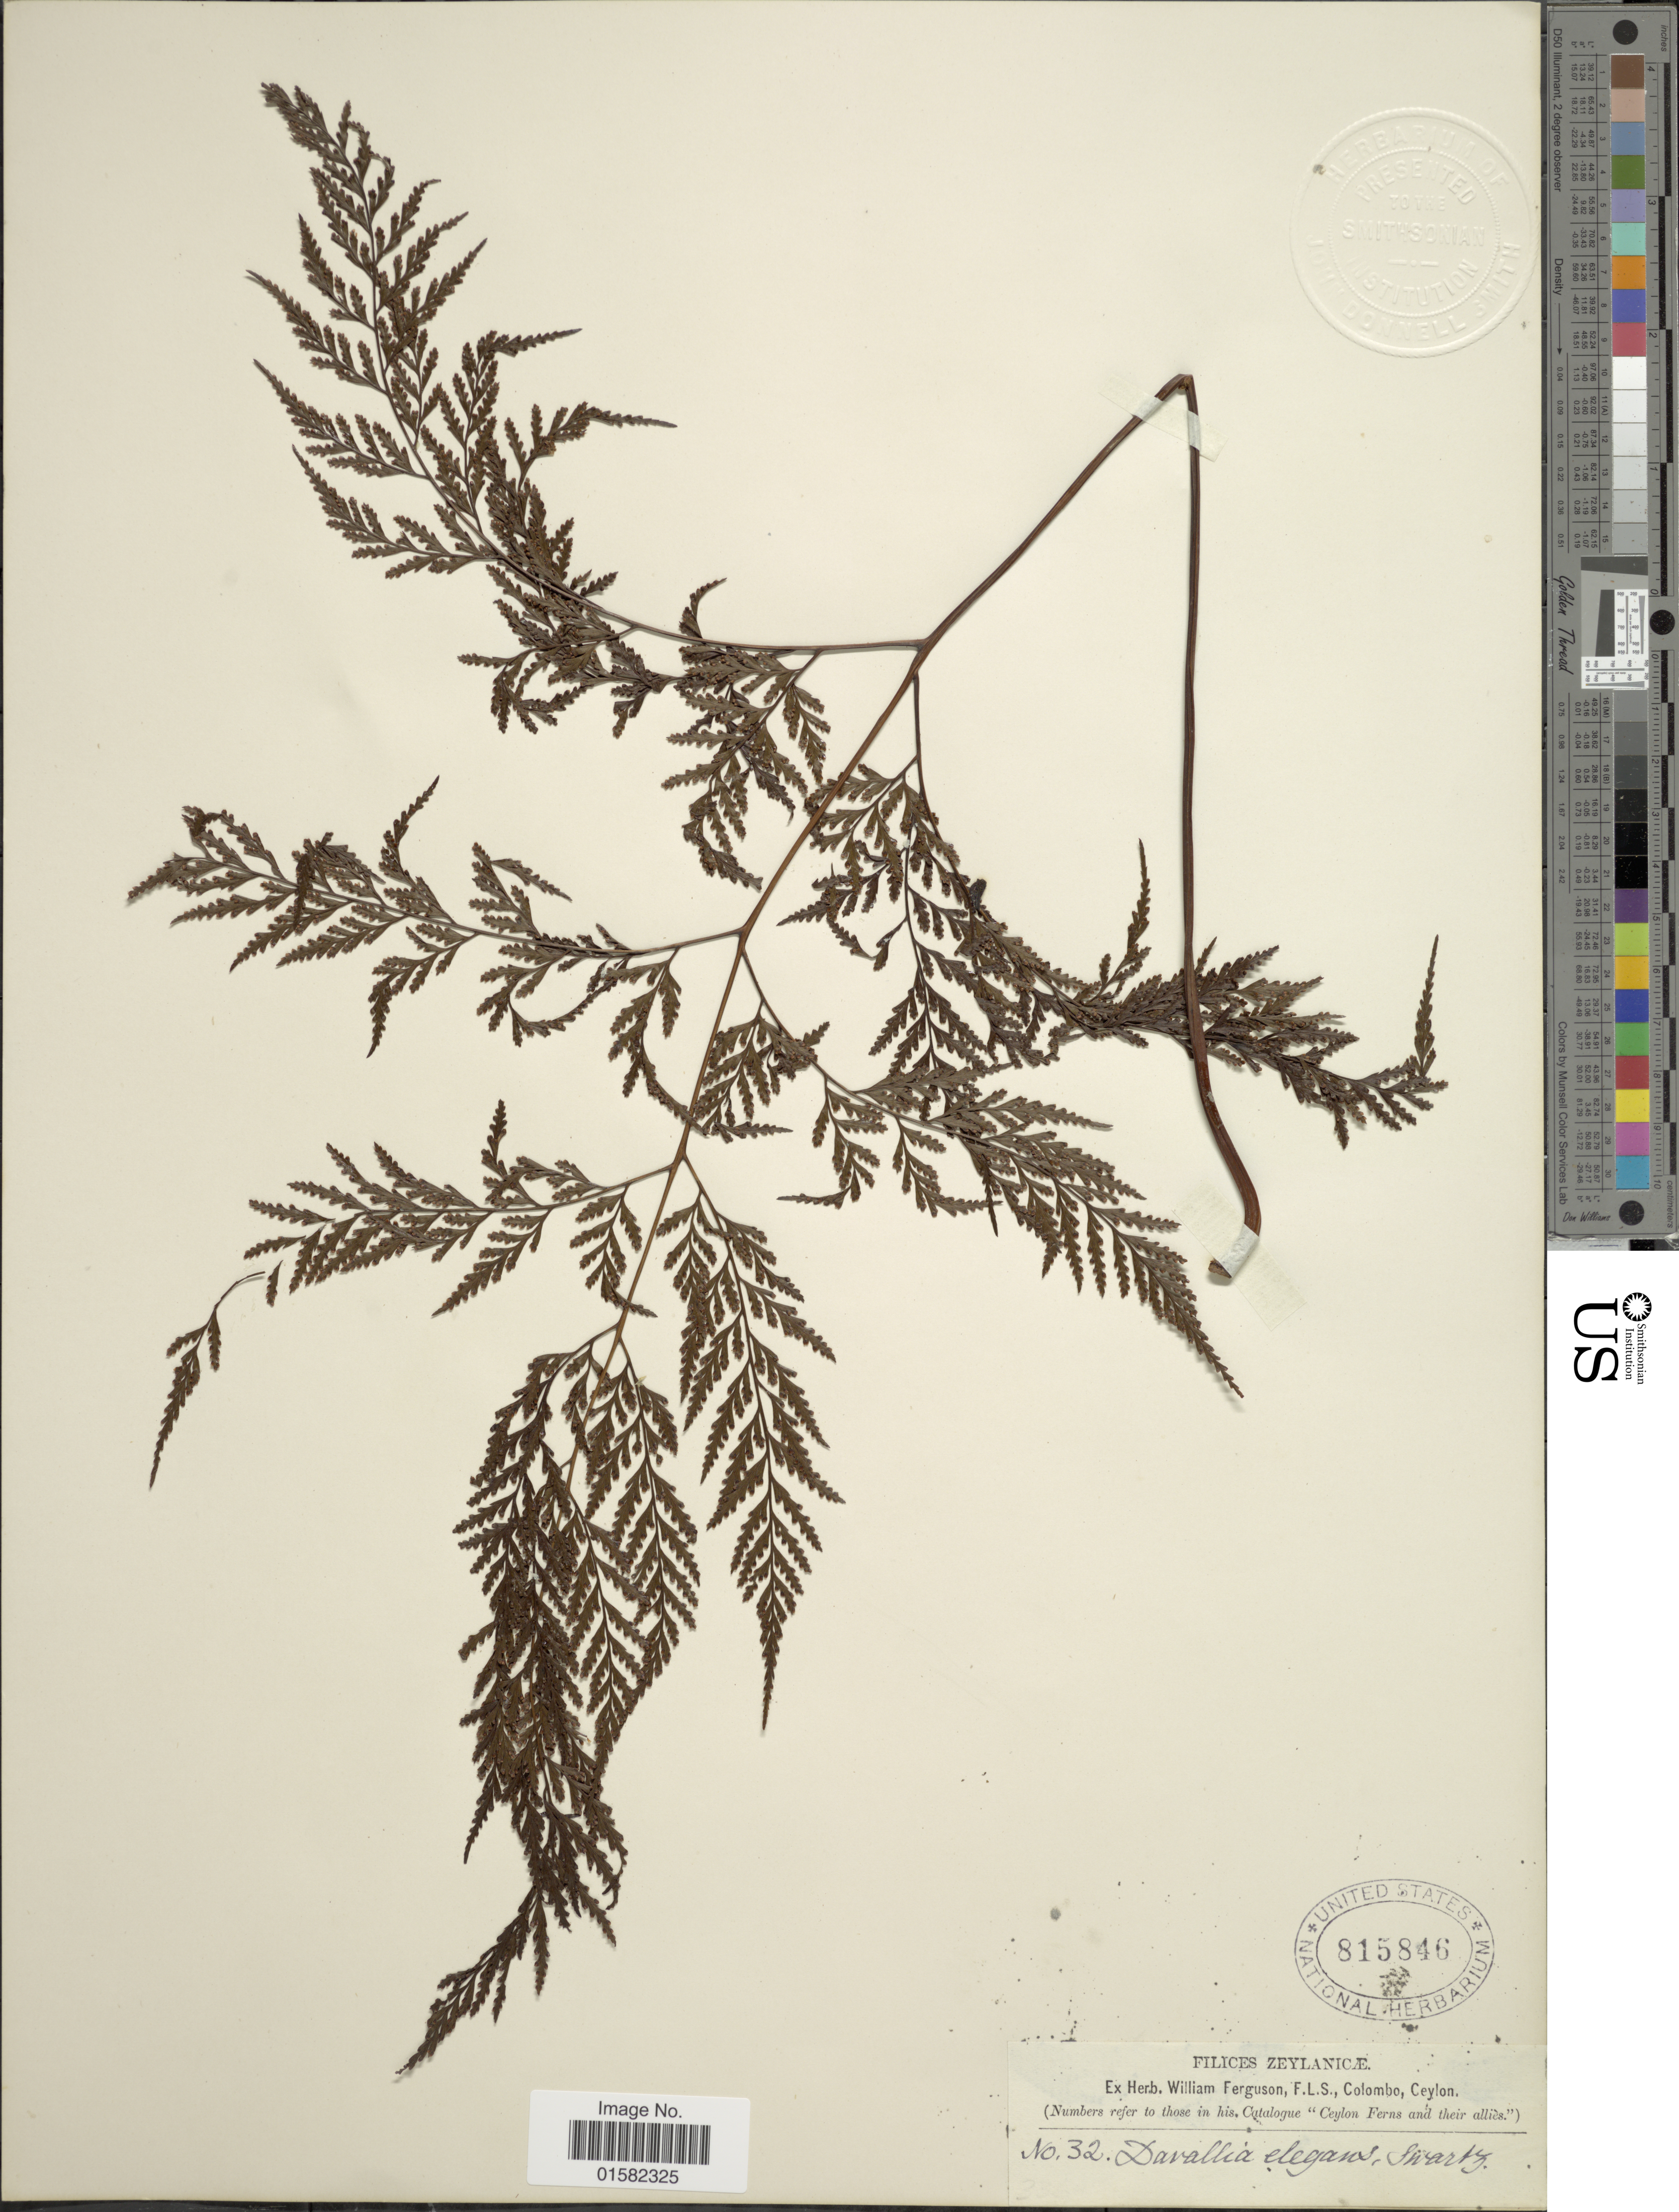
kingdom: Plantae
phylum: Tracheophyta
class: Polypodiopsida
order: Polypodiales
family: Davalliaceae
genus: Wibelia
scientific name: Wibelia denticulata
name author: (Burm. f.) M. Kato & Tsutsumi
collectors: ex herb. W. Ferguson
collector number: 32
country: Sri Lanka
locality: Filices Zeylanicæ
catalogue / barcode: US 815846